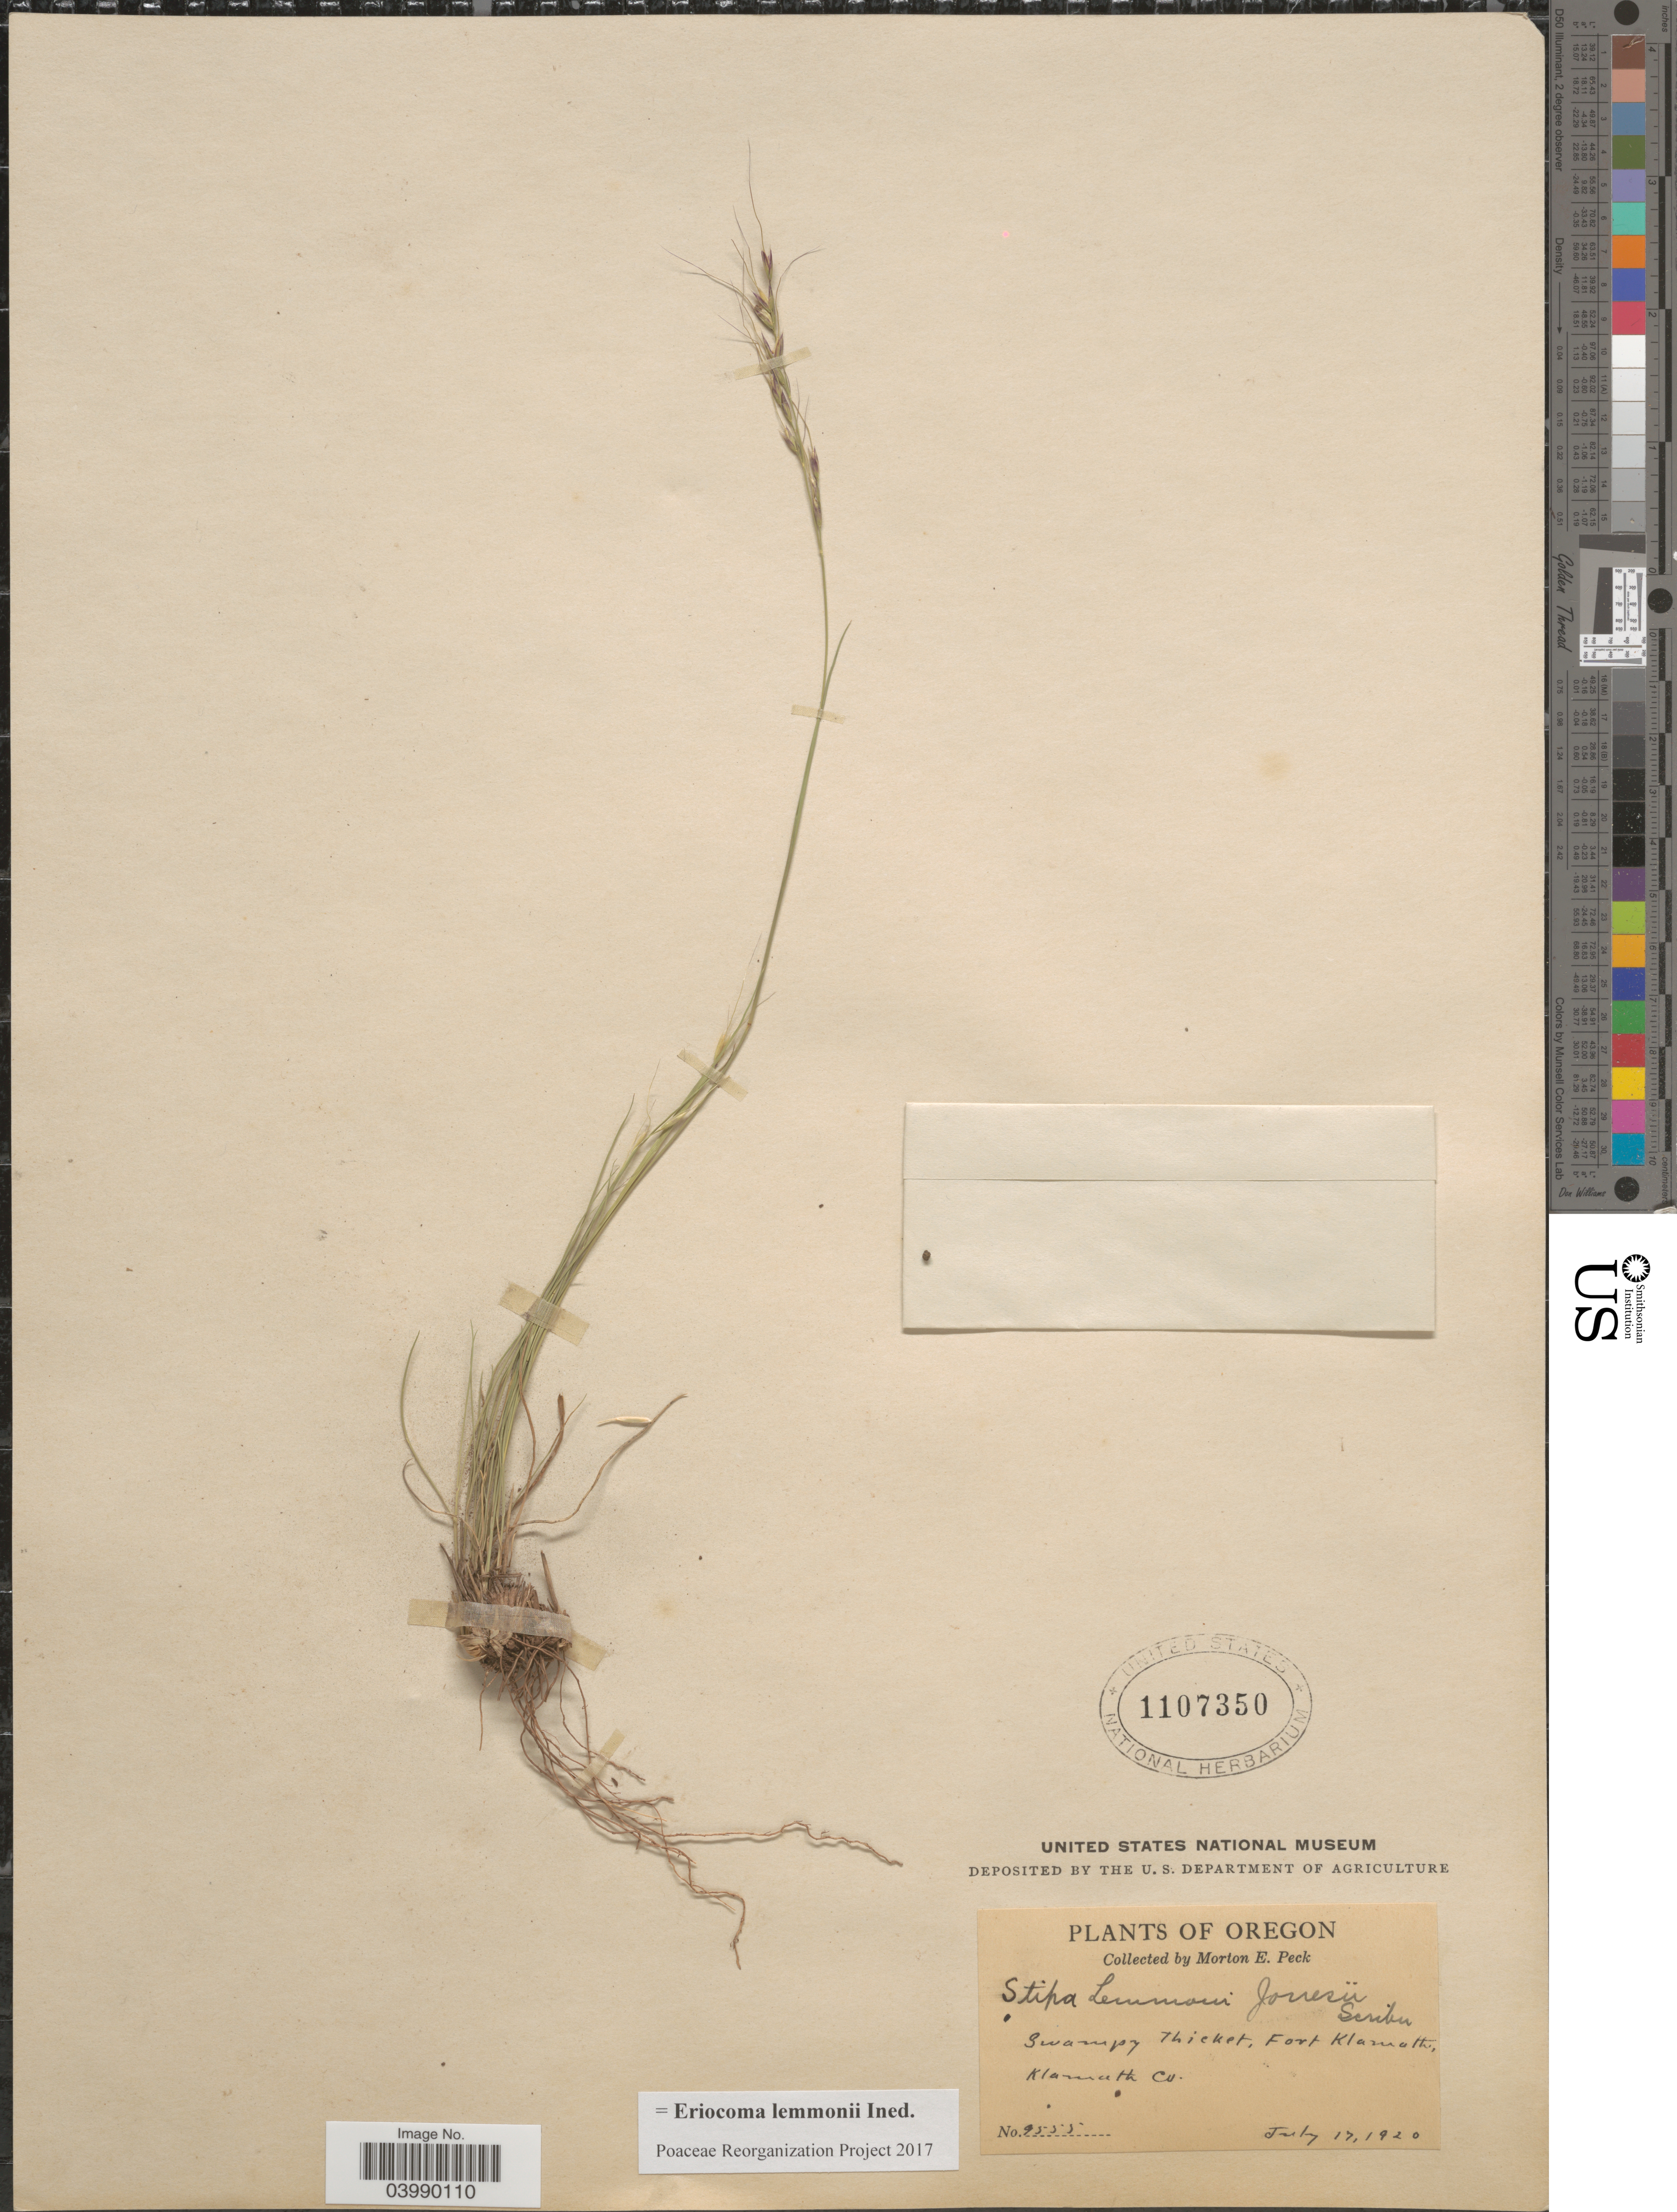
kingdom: Plantae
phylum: Tracheophyta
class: Liliopsida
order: Poales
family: Poaceae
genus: Eriocoma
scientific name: Eriocoma lemmonii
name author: (Vasey) Romasch.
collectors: M. E. Peck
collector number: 9555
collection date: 1920-07-17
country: United States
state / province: Oregon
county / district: Klamath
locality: Fort Klamath, Klamath Co.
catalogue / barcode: US 1107350